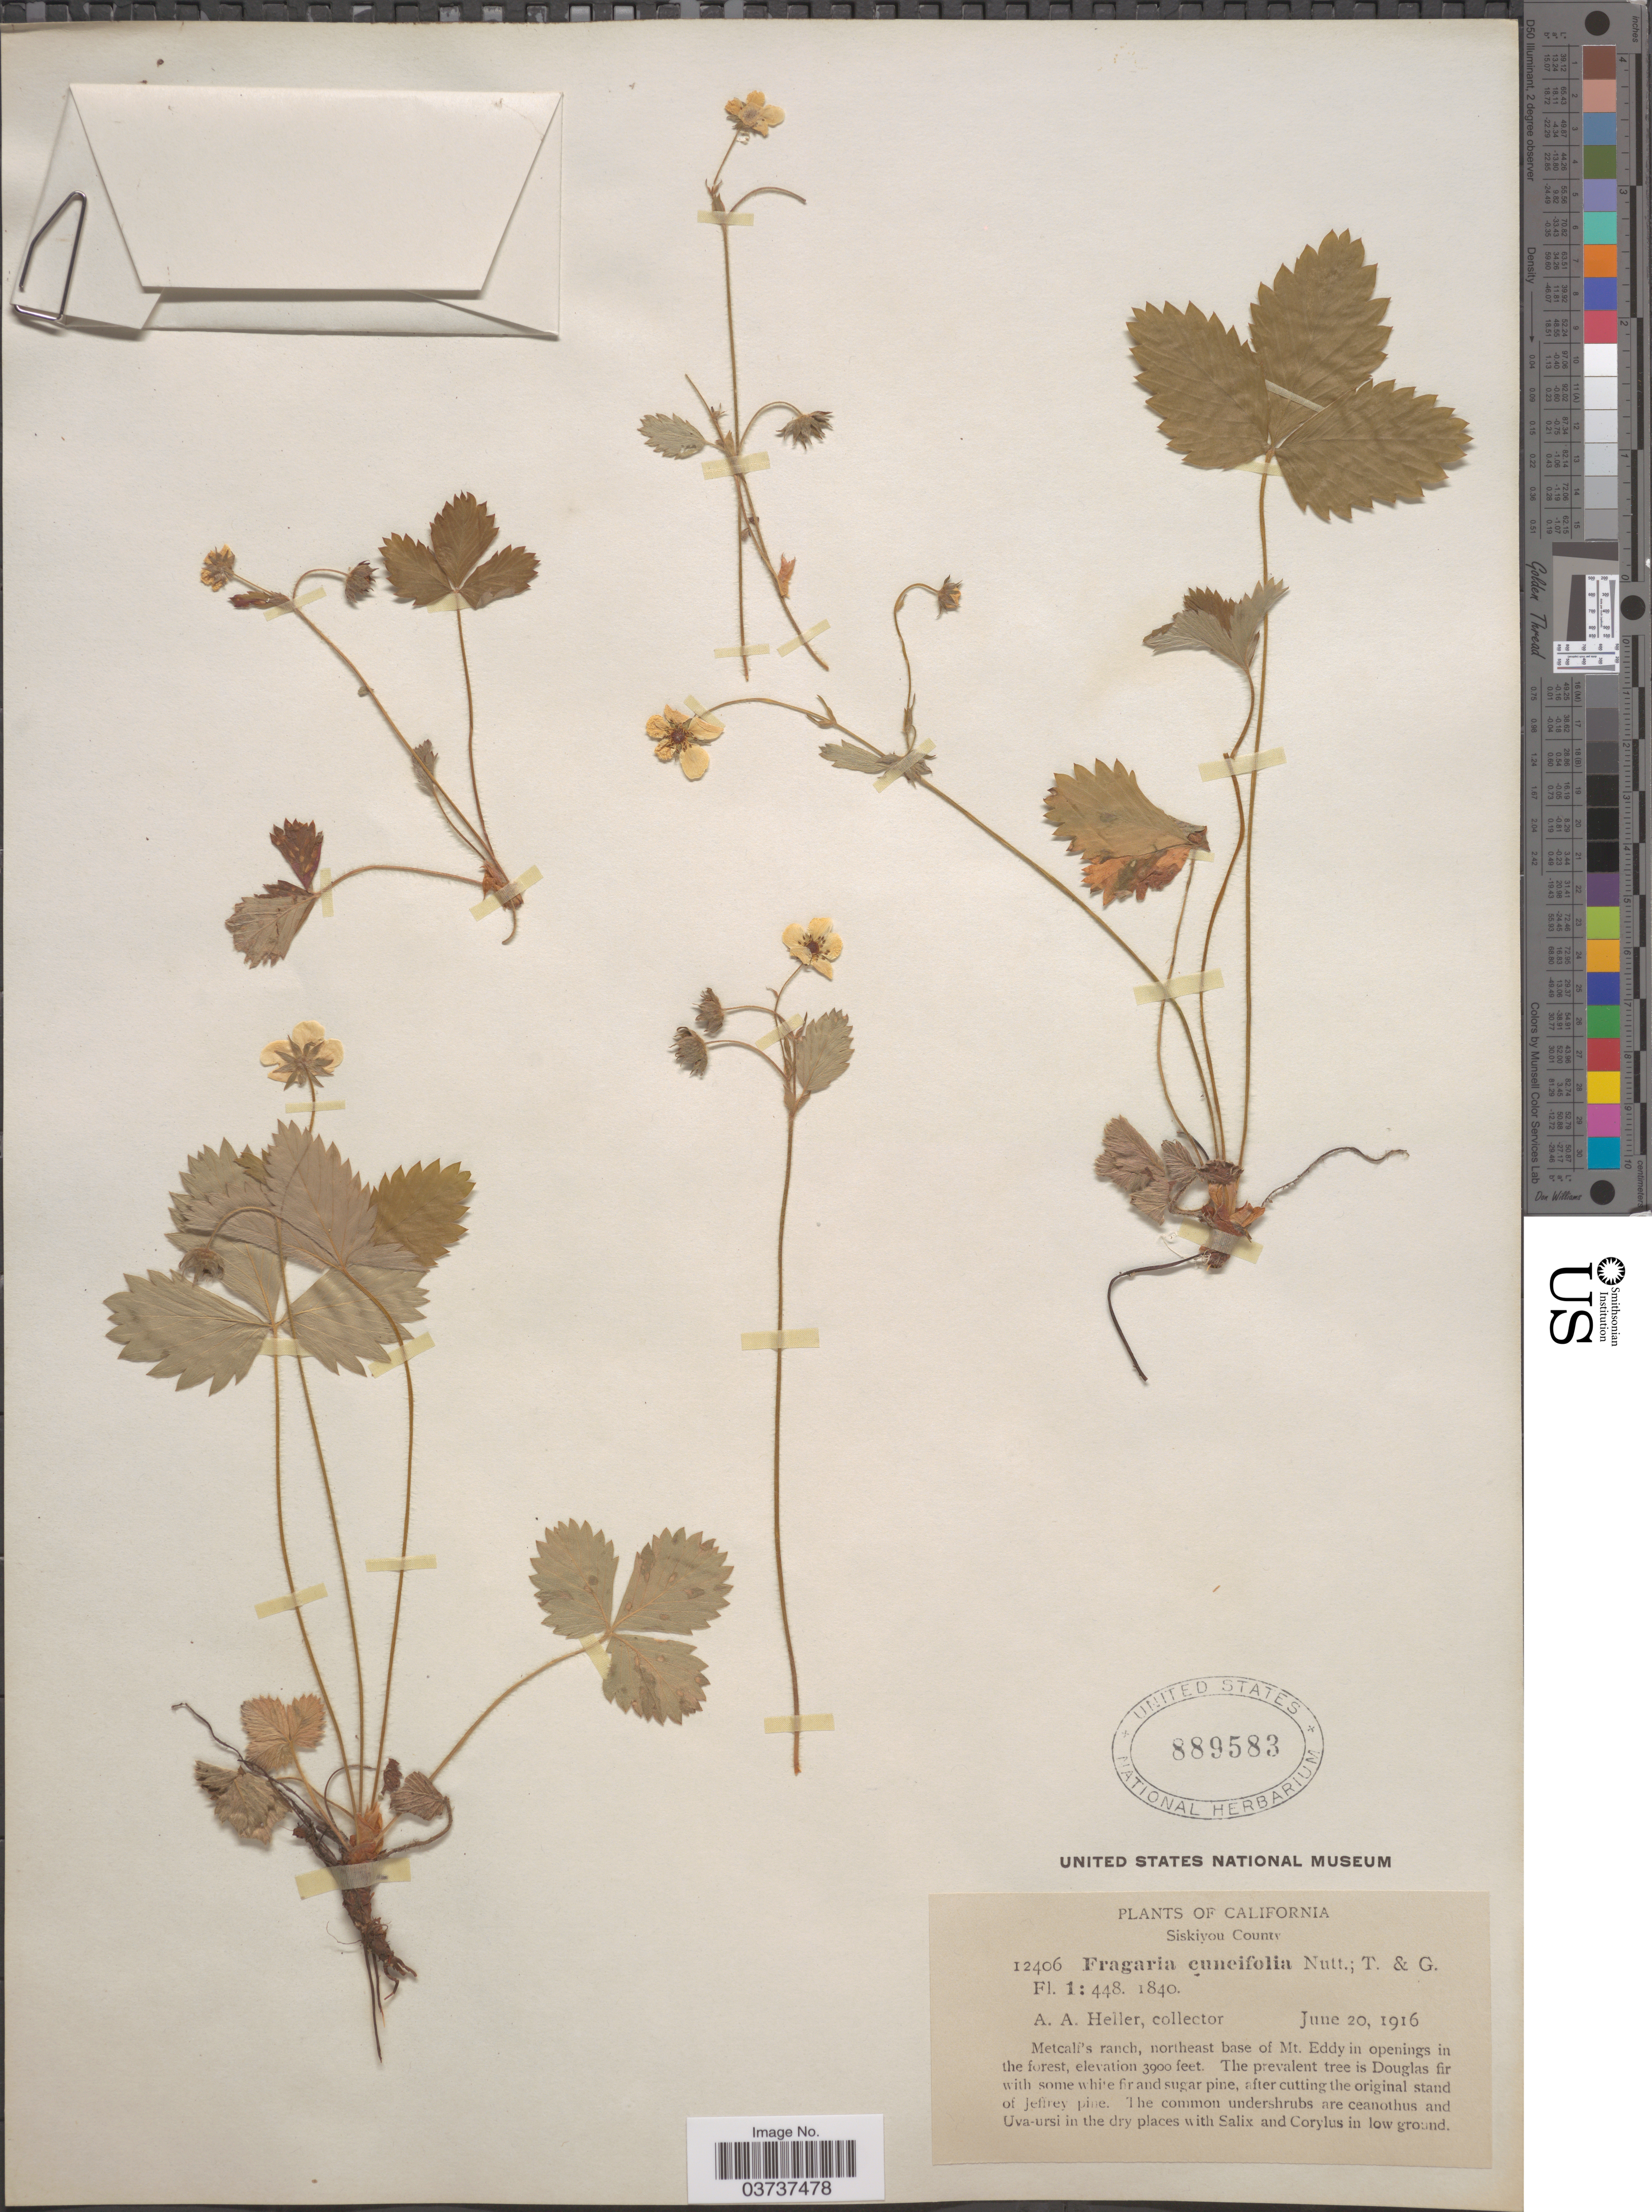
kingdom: Plantae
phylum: Tracheophyta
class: Magnoliopsida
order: Rosales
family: Rosaceae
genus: Fragaria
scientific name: Fragaria vesca subsp. bracteata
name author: L.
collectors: A. A. Heller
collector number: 12406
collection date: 1916-06-20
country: United States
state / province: California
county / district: Siskiyou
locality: Siskiyou County. Metcali's ranch, northeast base of Mt. Eddy in openings in the forest.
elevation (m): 1189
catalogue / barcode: US 889583